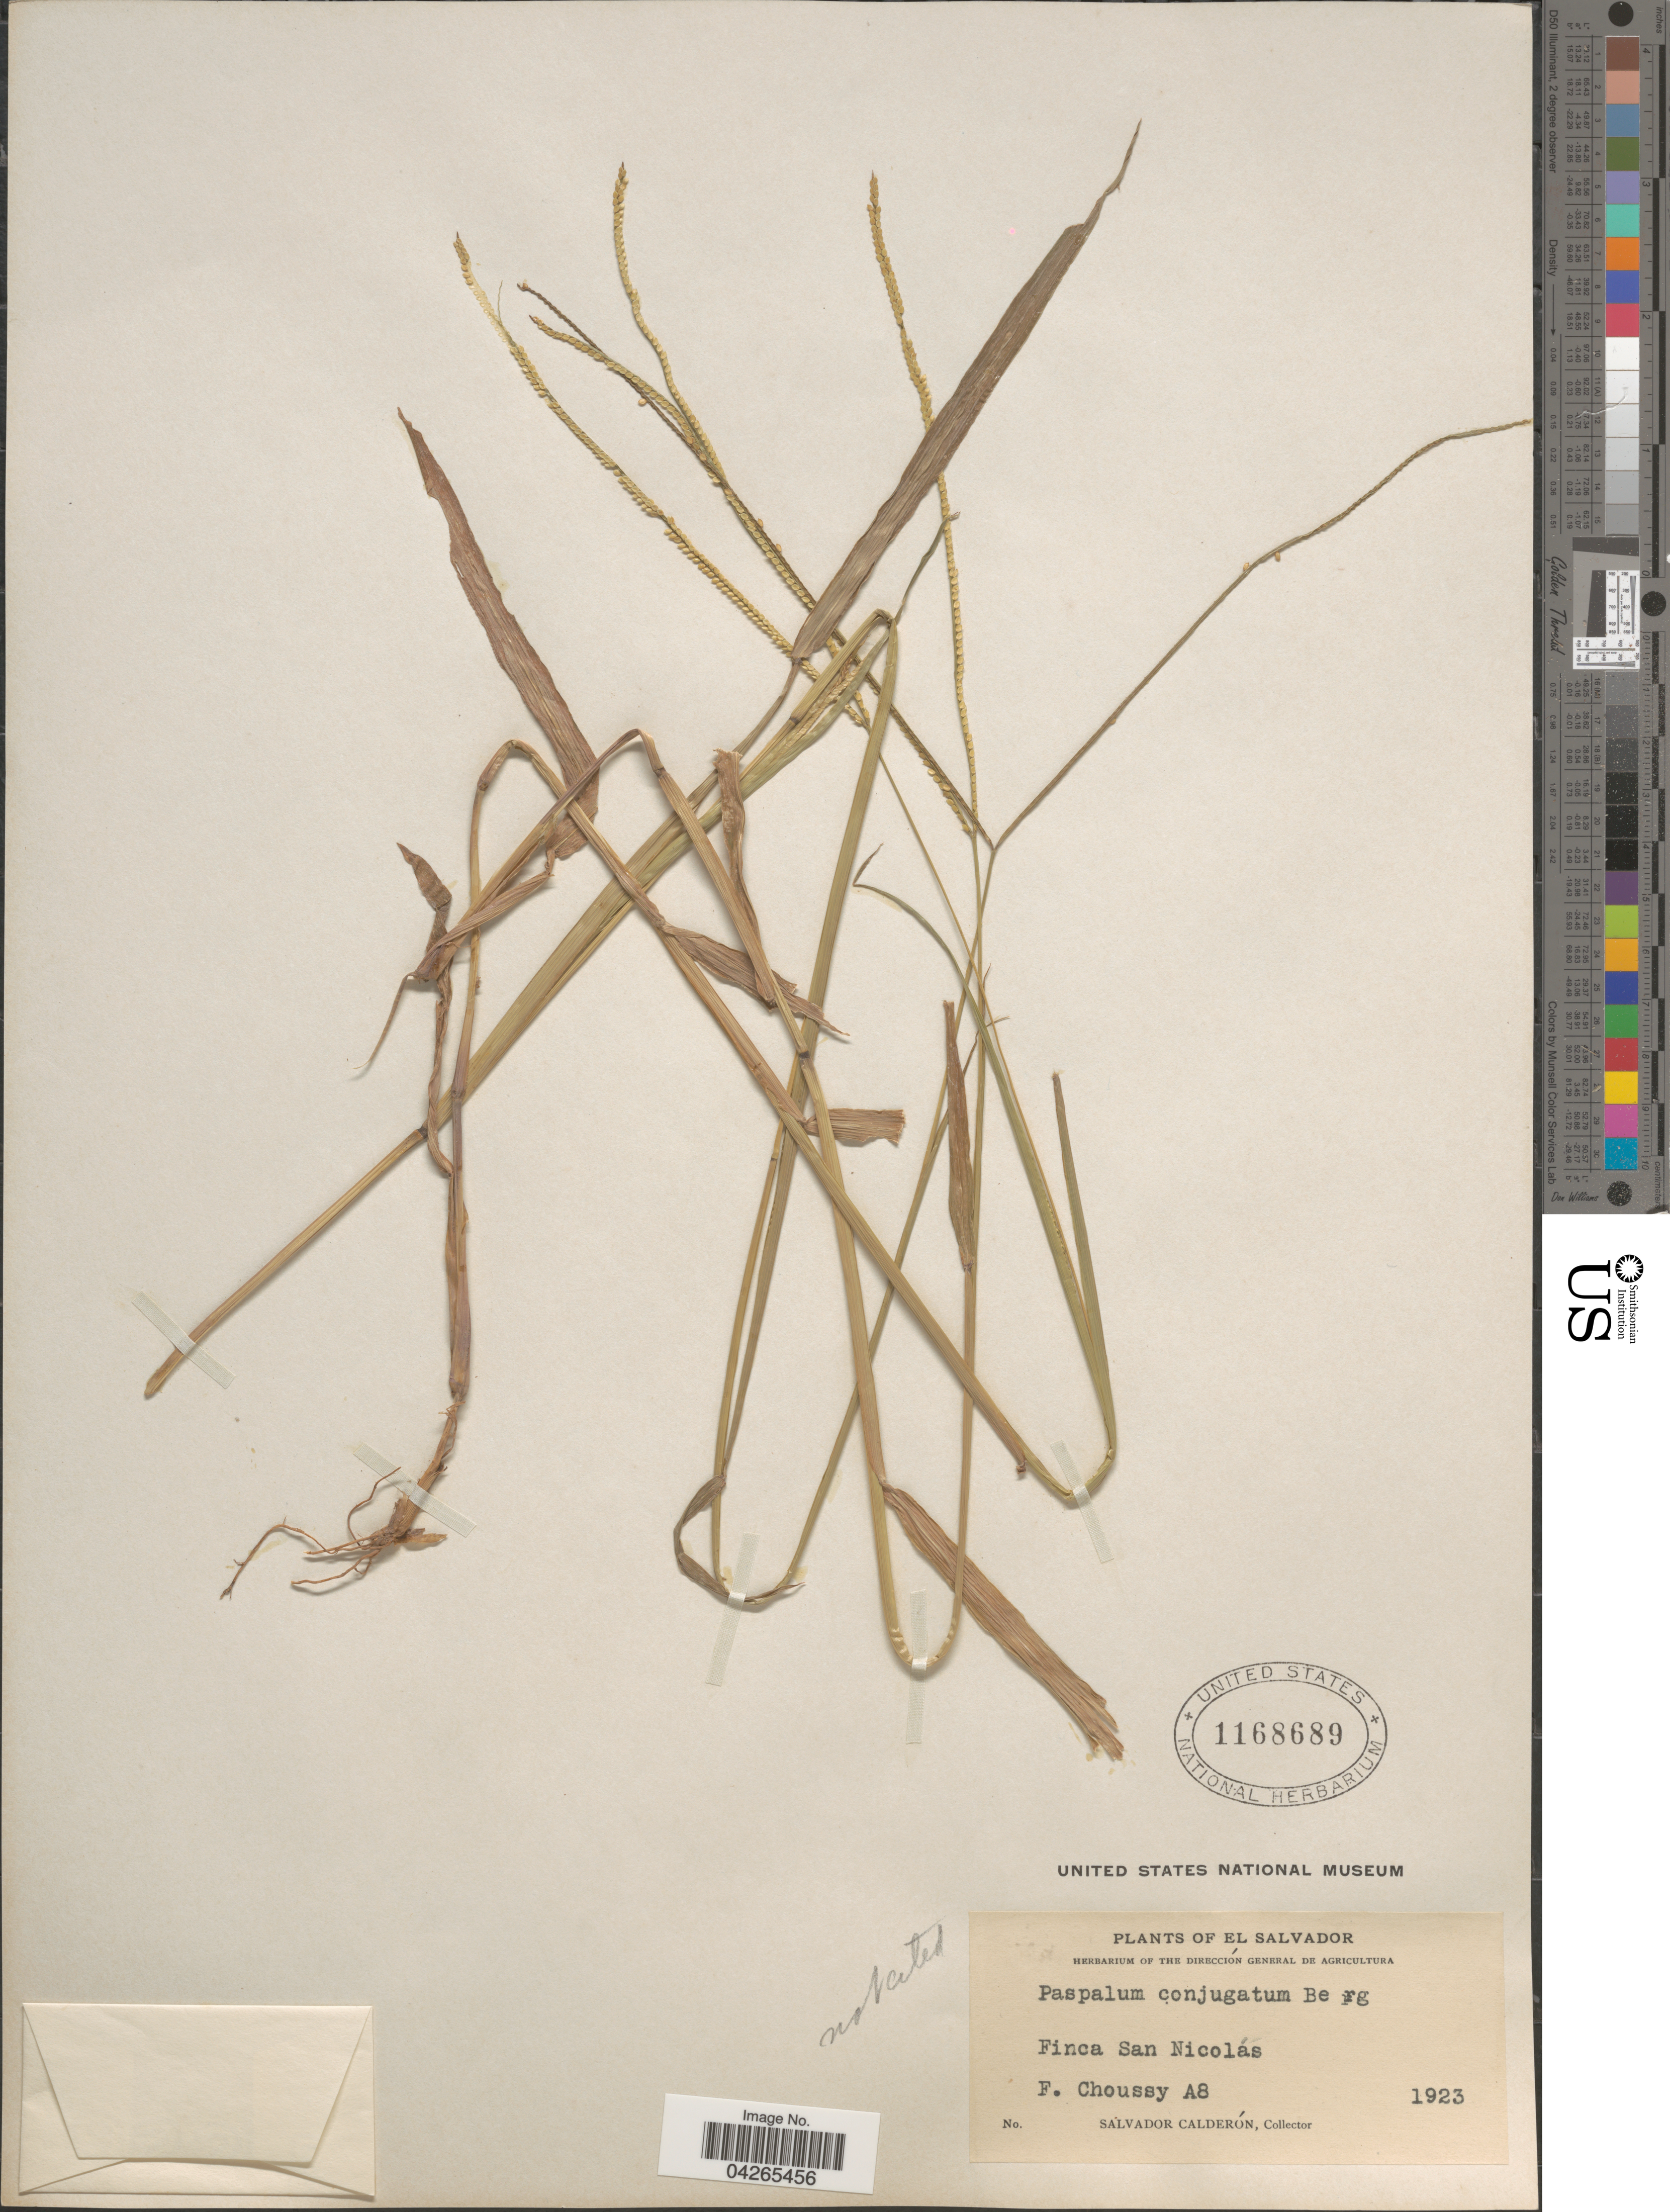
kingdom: Plantae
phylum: Tracheophyta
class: Liliopsida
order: Poales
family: Poaceae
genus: Paspalum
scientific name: Paspalum conjugatum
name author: P.J. Bergius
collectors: S. Calderón & F. Choussy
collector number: A8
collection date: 1923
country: El Salvador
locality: Finca San Nicolás.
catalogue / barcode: US 1168689